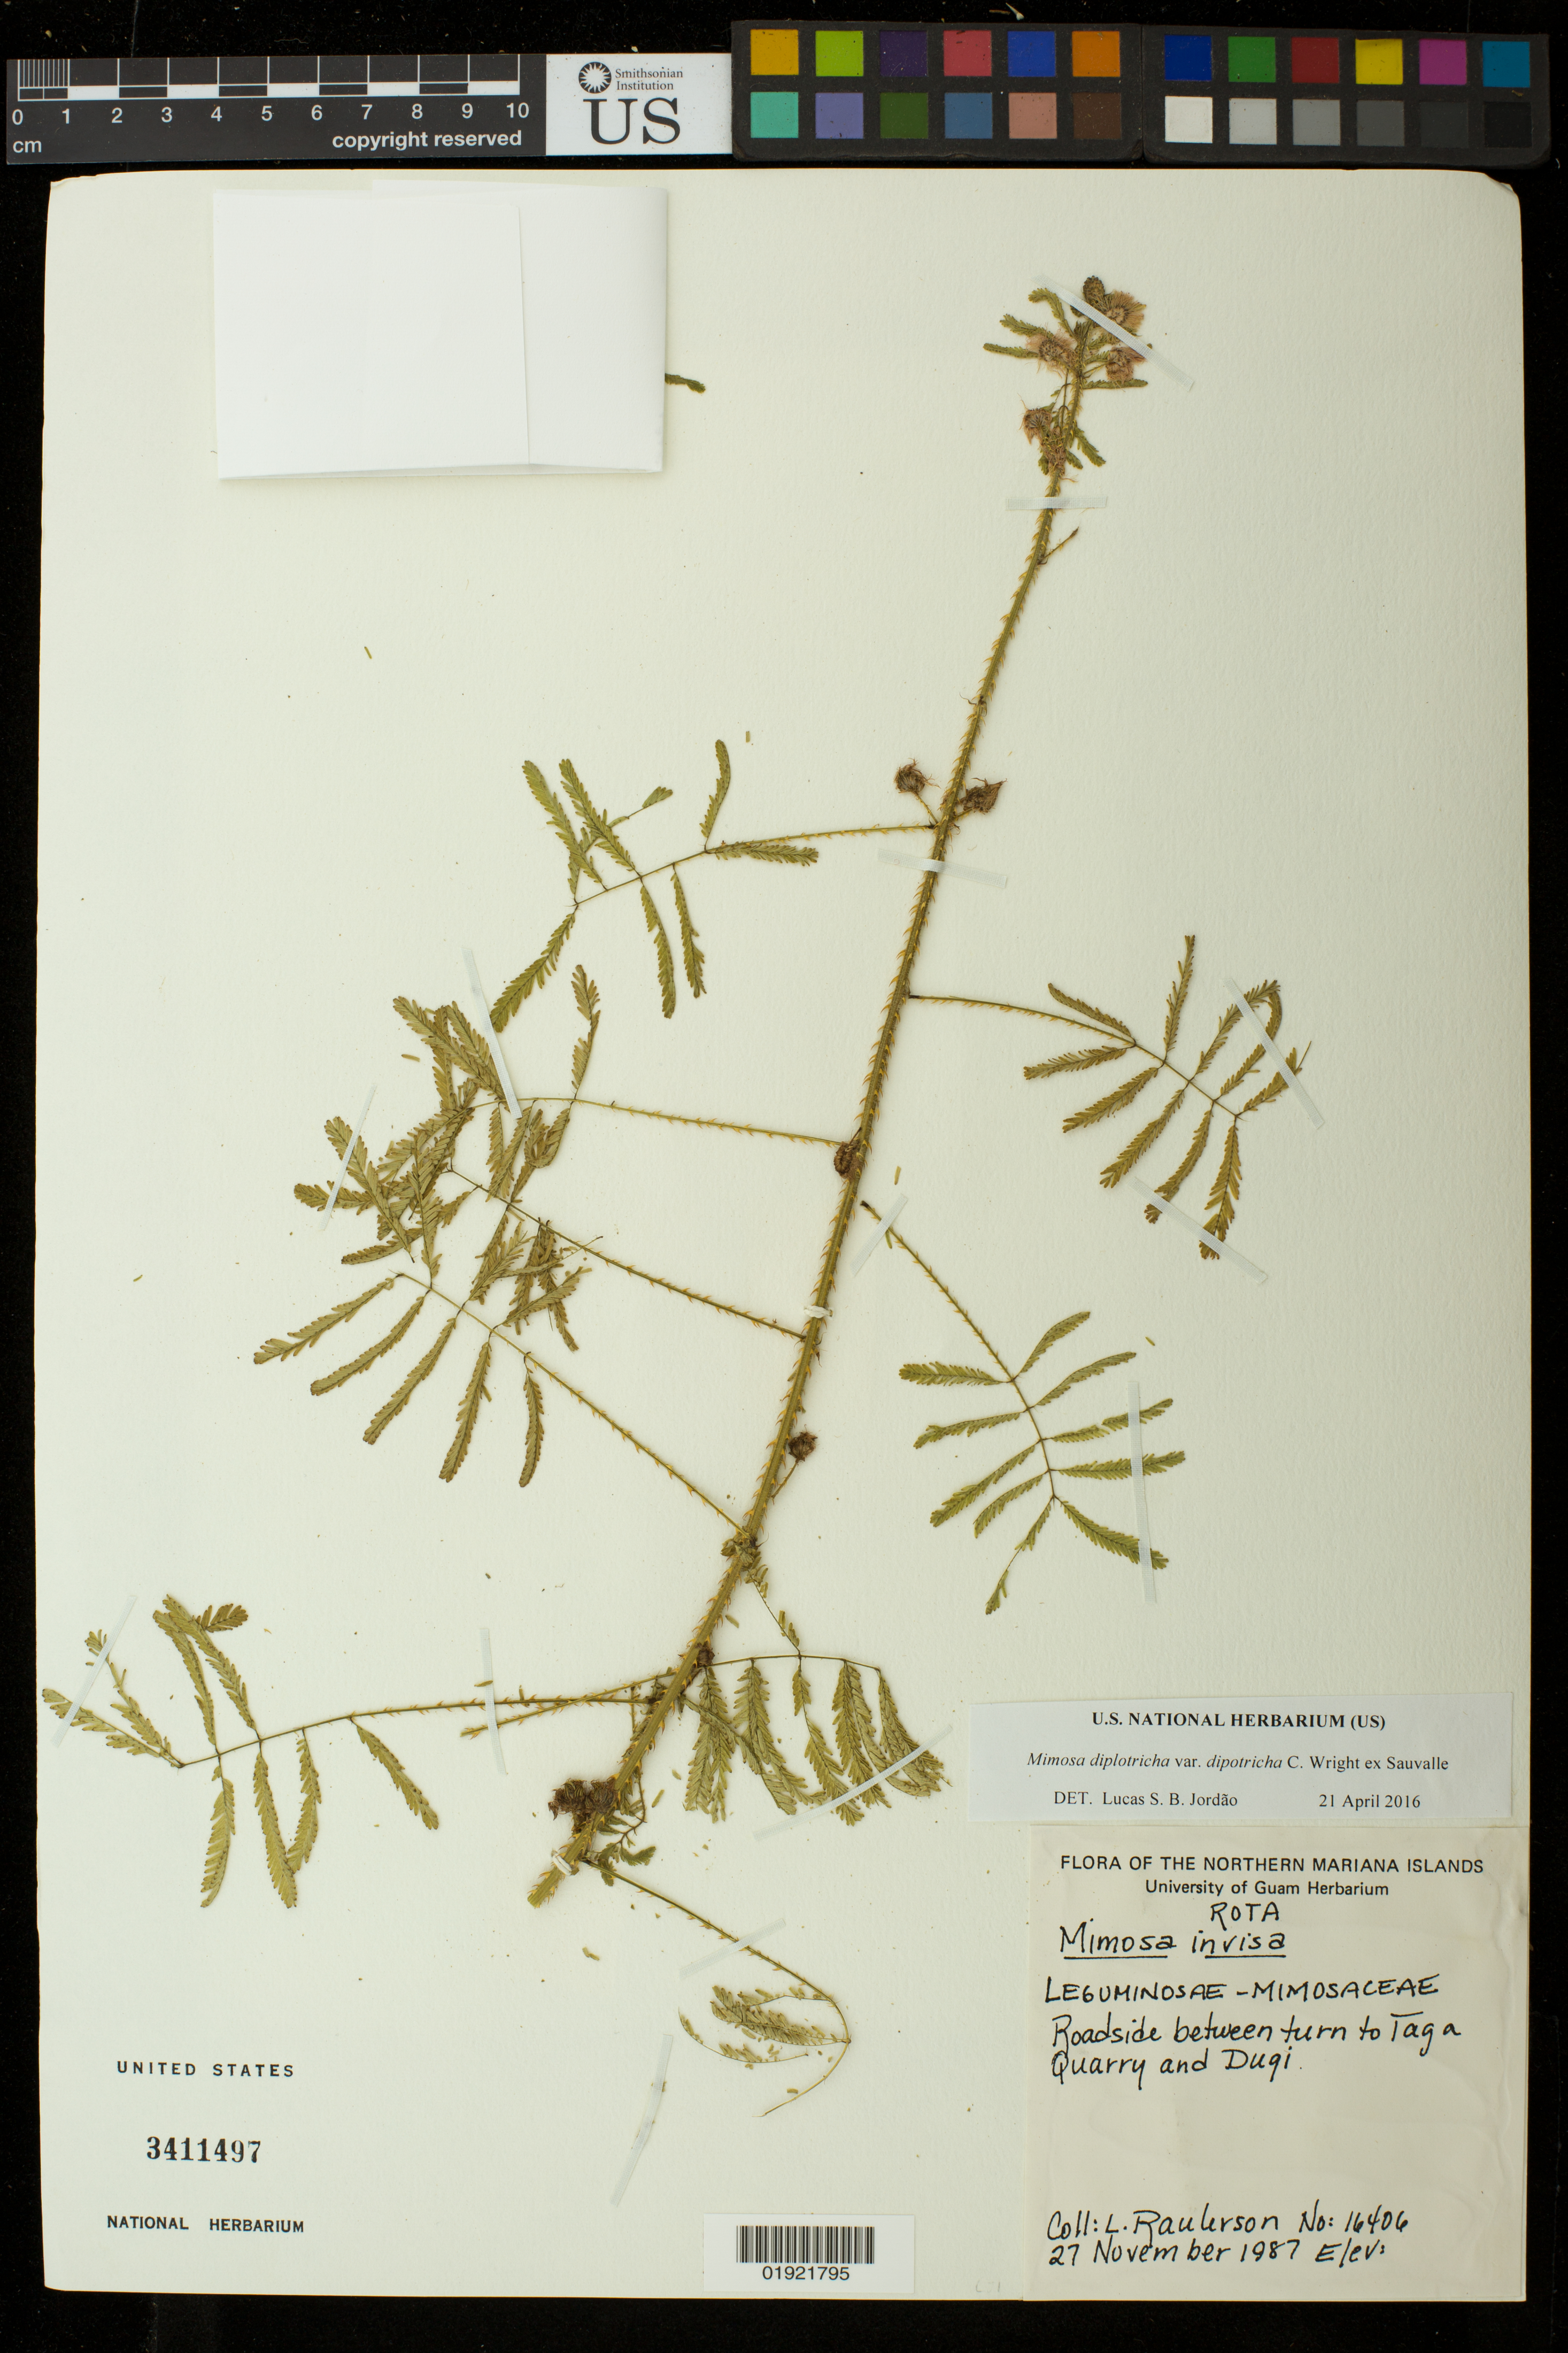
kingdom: Plantae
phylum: Tracheophyta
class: Magnoliopsida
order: Fabales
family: Fabaceae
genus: Mimosa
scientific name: Mimosa diplotricha var. diplotricha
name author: C. Wright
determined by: Jordao, Lucas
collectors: L. Raulerson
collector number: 16406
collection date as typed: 27 November 1987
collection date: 1987-11-27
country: Northern Mariana Islands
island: Rota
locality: Roadside between turn to Taga Quarry and Dugi.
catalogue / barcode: US 3411497